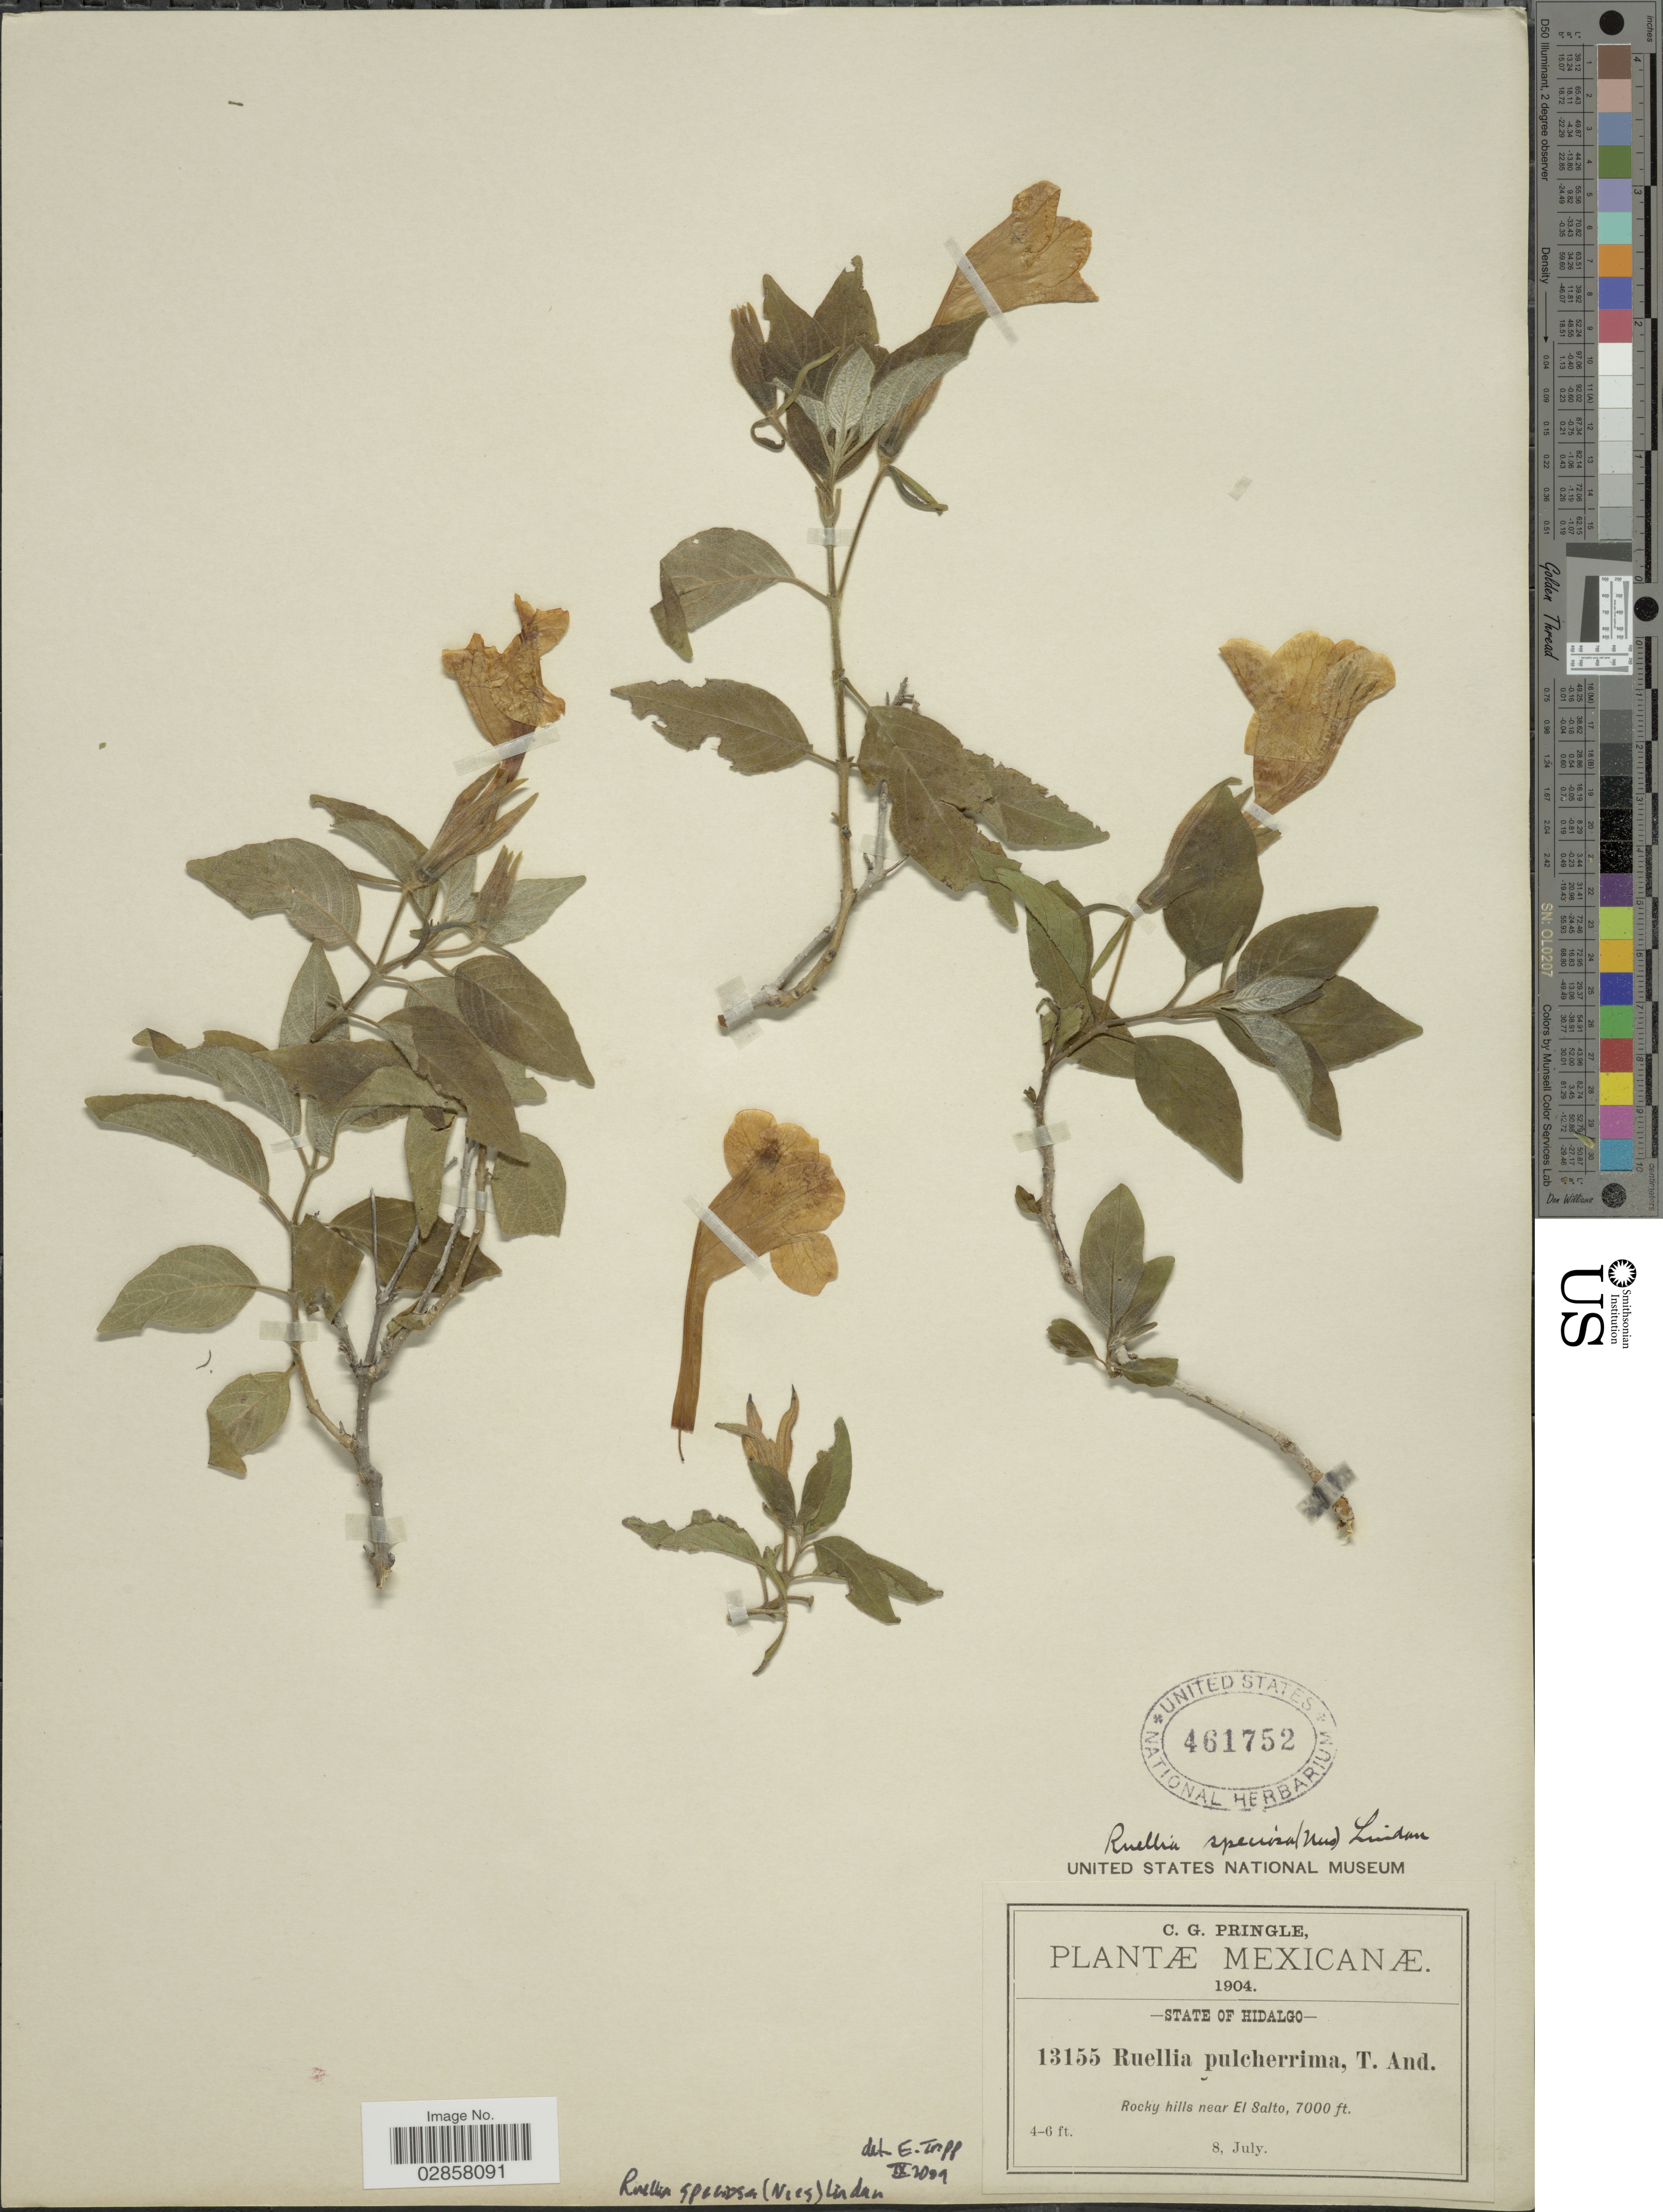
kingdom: Plantae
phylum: Tracheophyta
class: Magnoliopsida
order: Lamiales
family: Acanthaceae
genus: Ruellia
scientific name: Ruellia speciosa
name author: Mart. ex Nees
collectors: C. G. Pringle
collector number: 13155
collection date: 1904-07-08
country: Mexico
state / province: Hidalgo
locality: Rocky hills near El Salto.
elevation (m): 2134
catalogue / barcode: US 461752